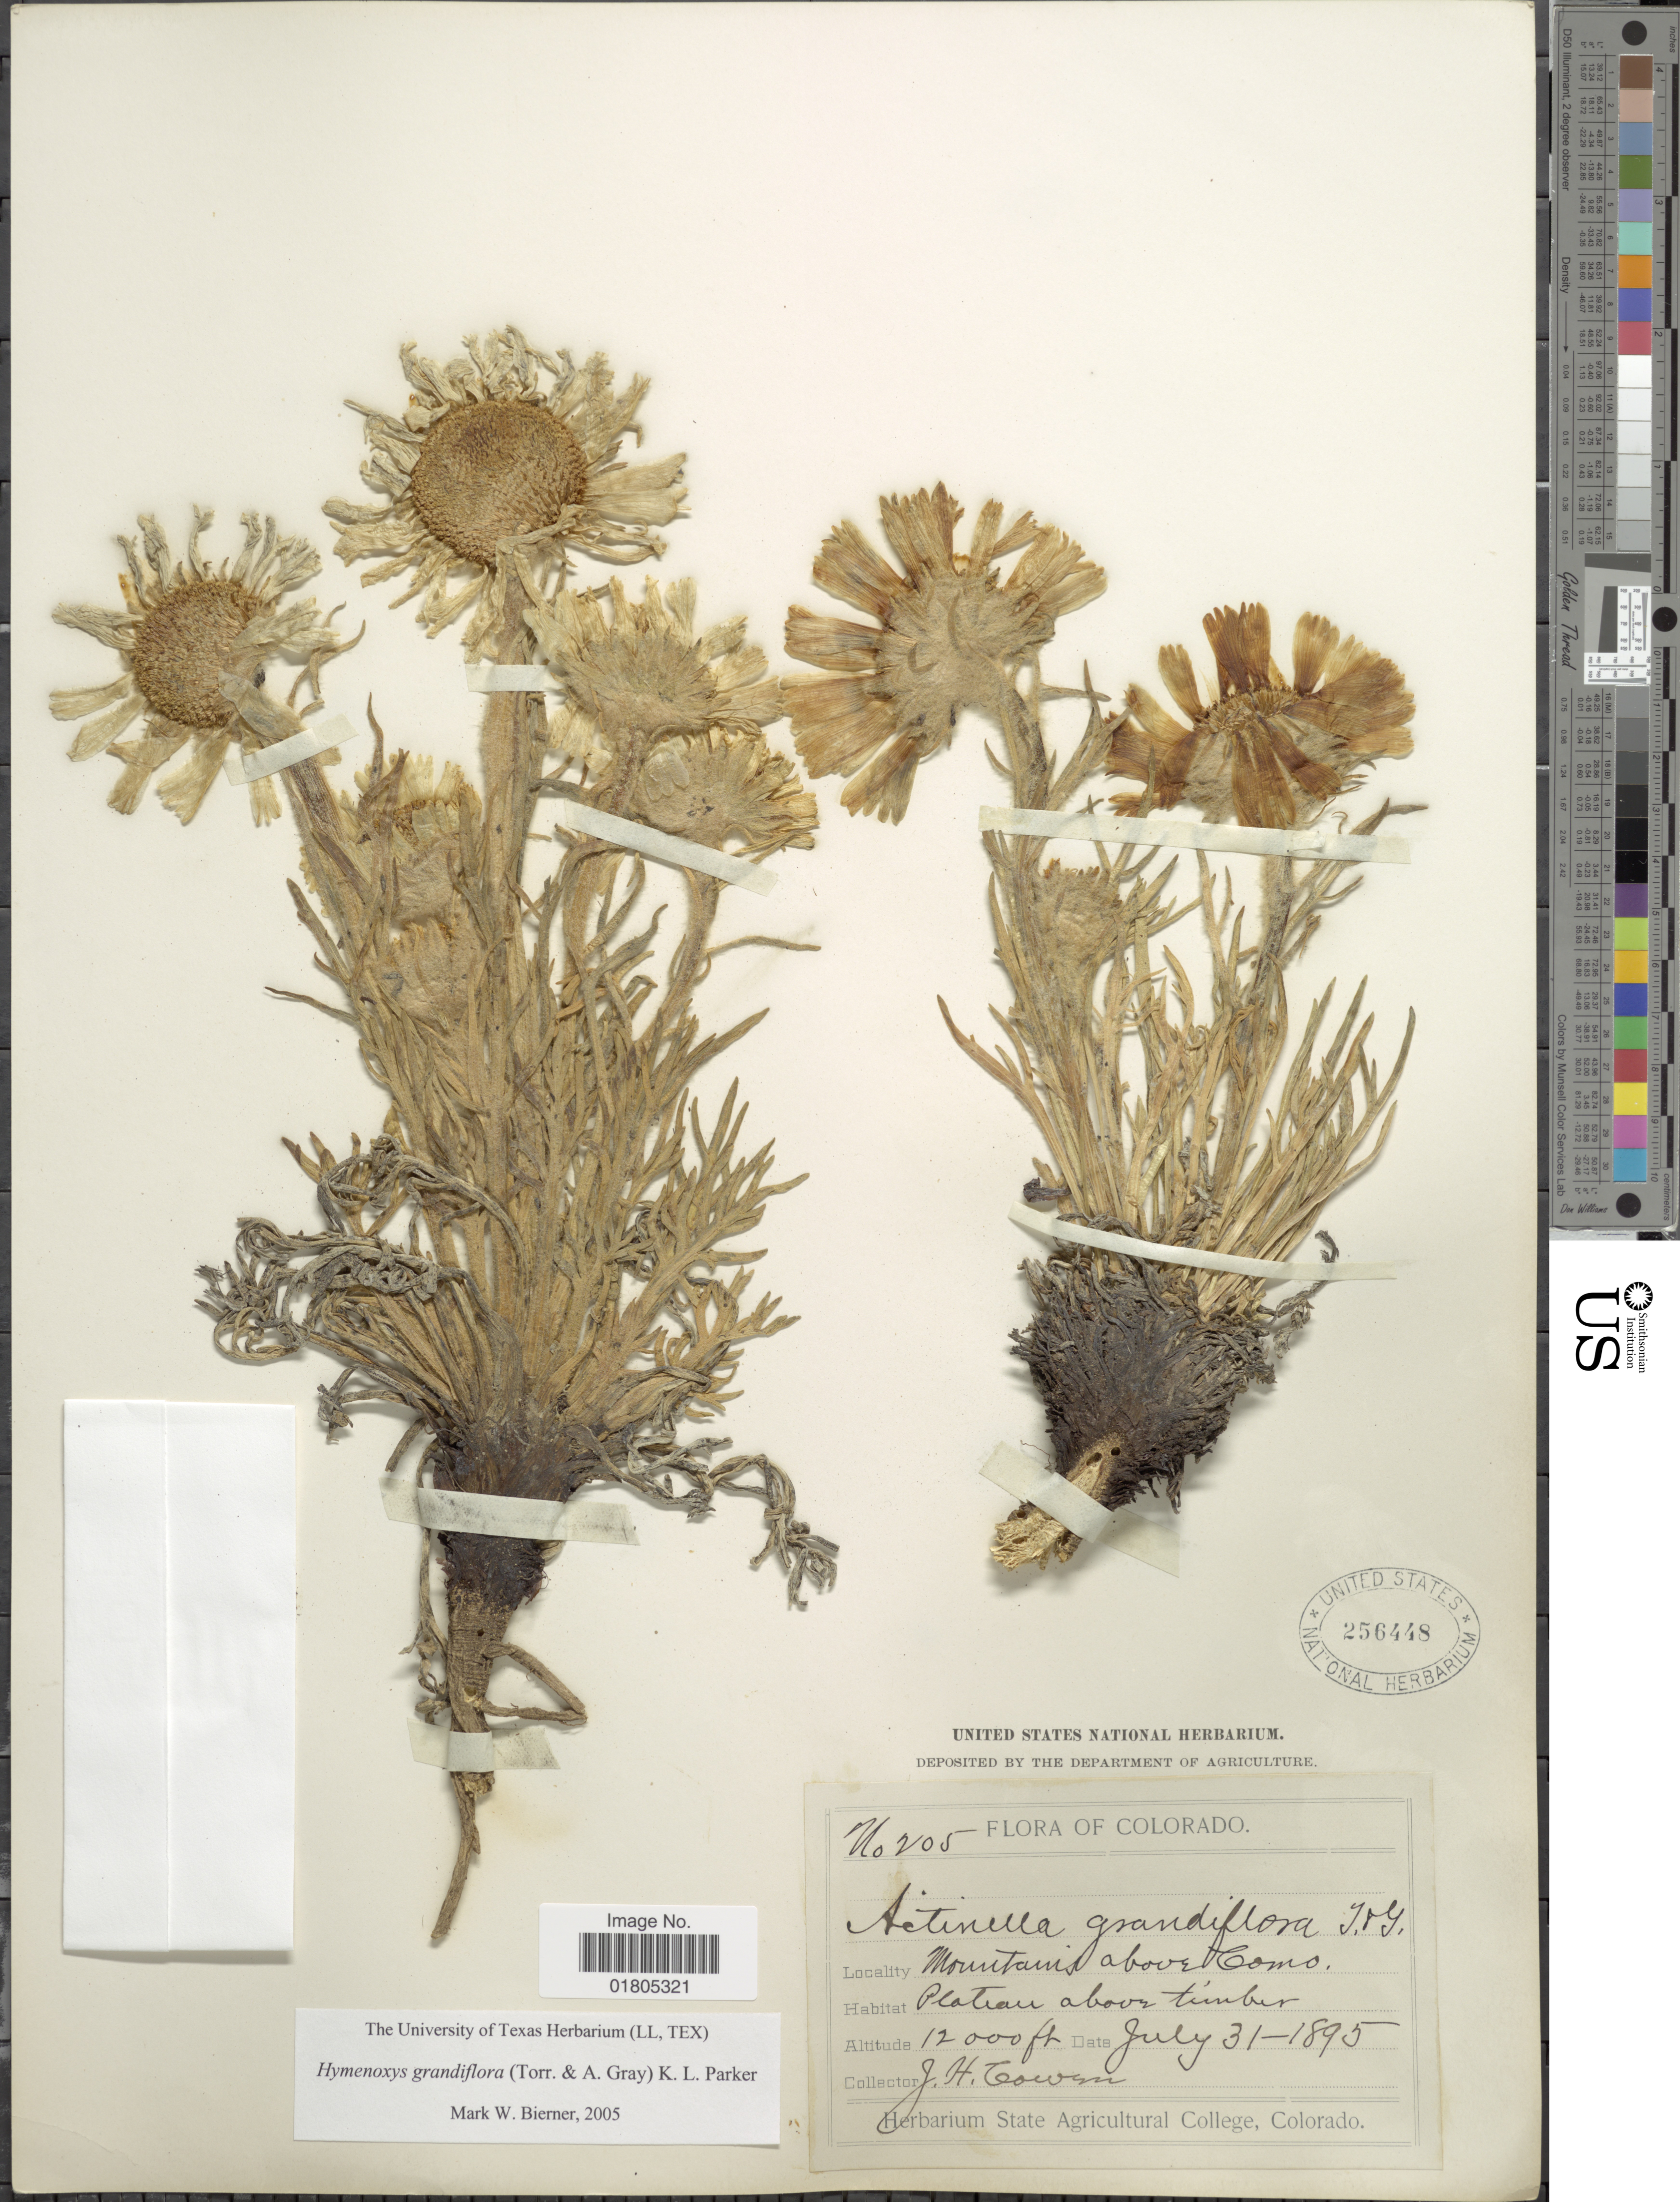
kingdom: Plantae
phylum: Tracheophyta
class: Magnoliopsida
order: Asterales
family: Asteraceae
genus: Actinea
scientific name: Actinea grandiflora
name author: (Torr. & A. Gray) Kuntze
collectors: J. H. Cowan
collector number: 205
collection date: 1895-07-31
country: United States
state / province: Colorado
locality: Mountains above Como.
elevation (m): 3658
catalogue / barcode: US 256448